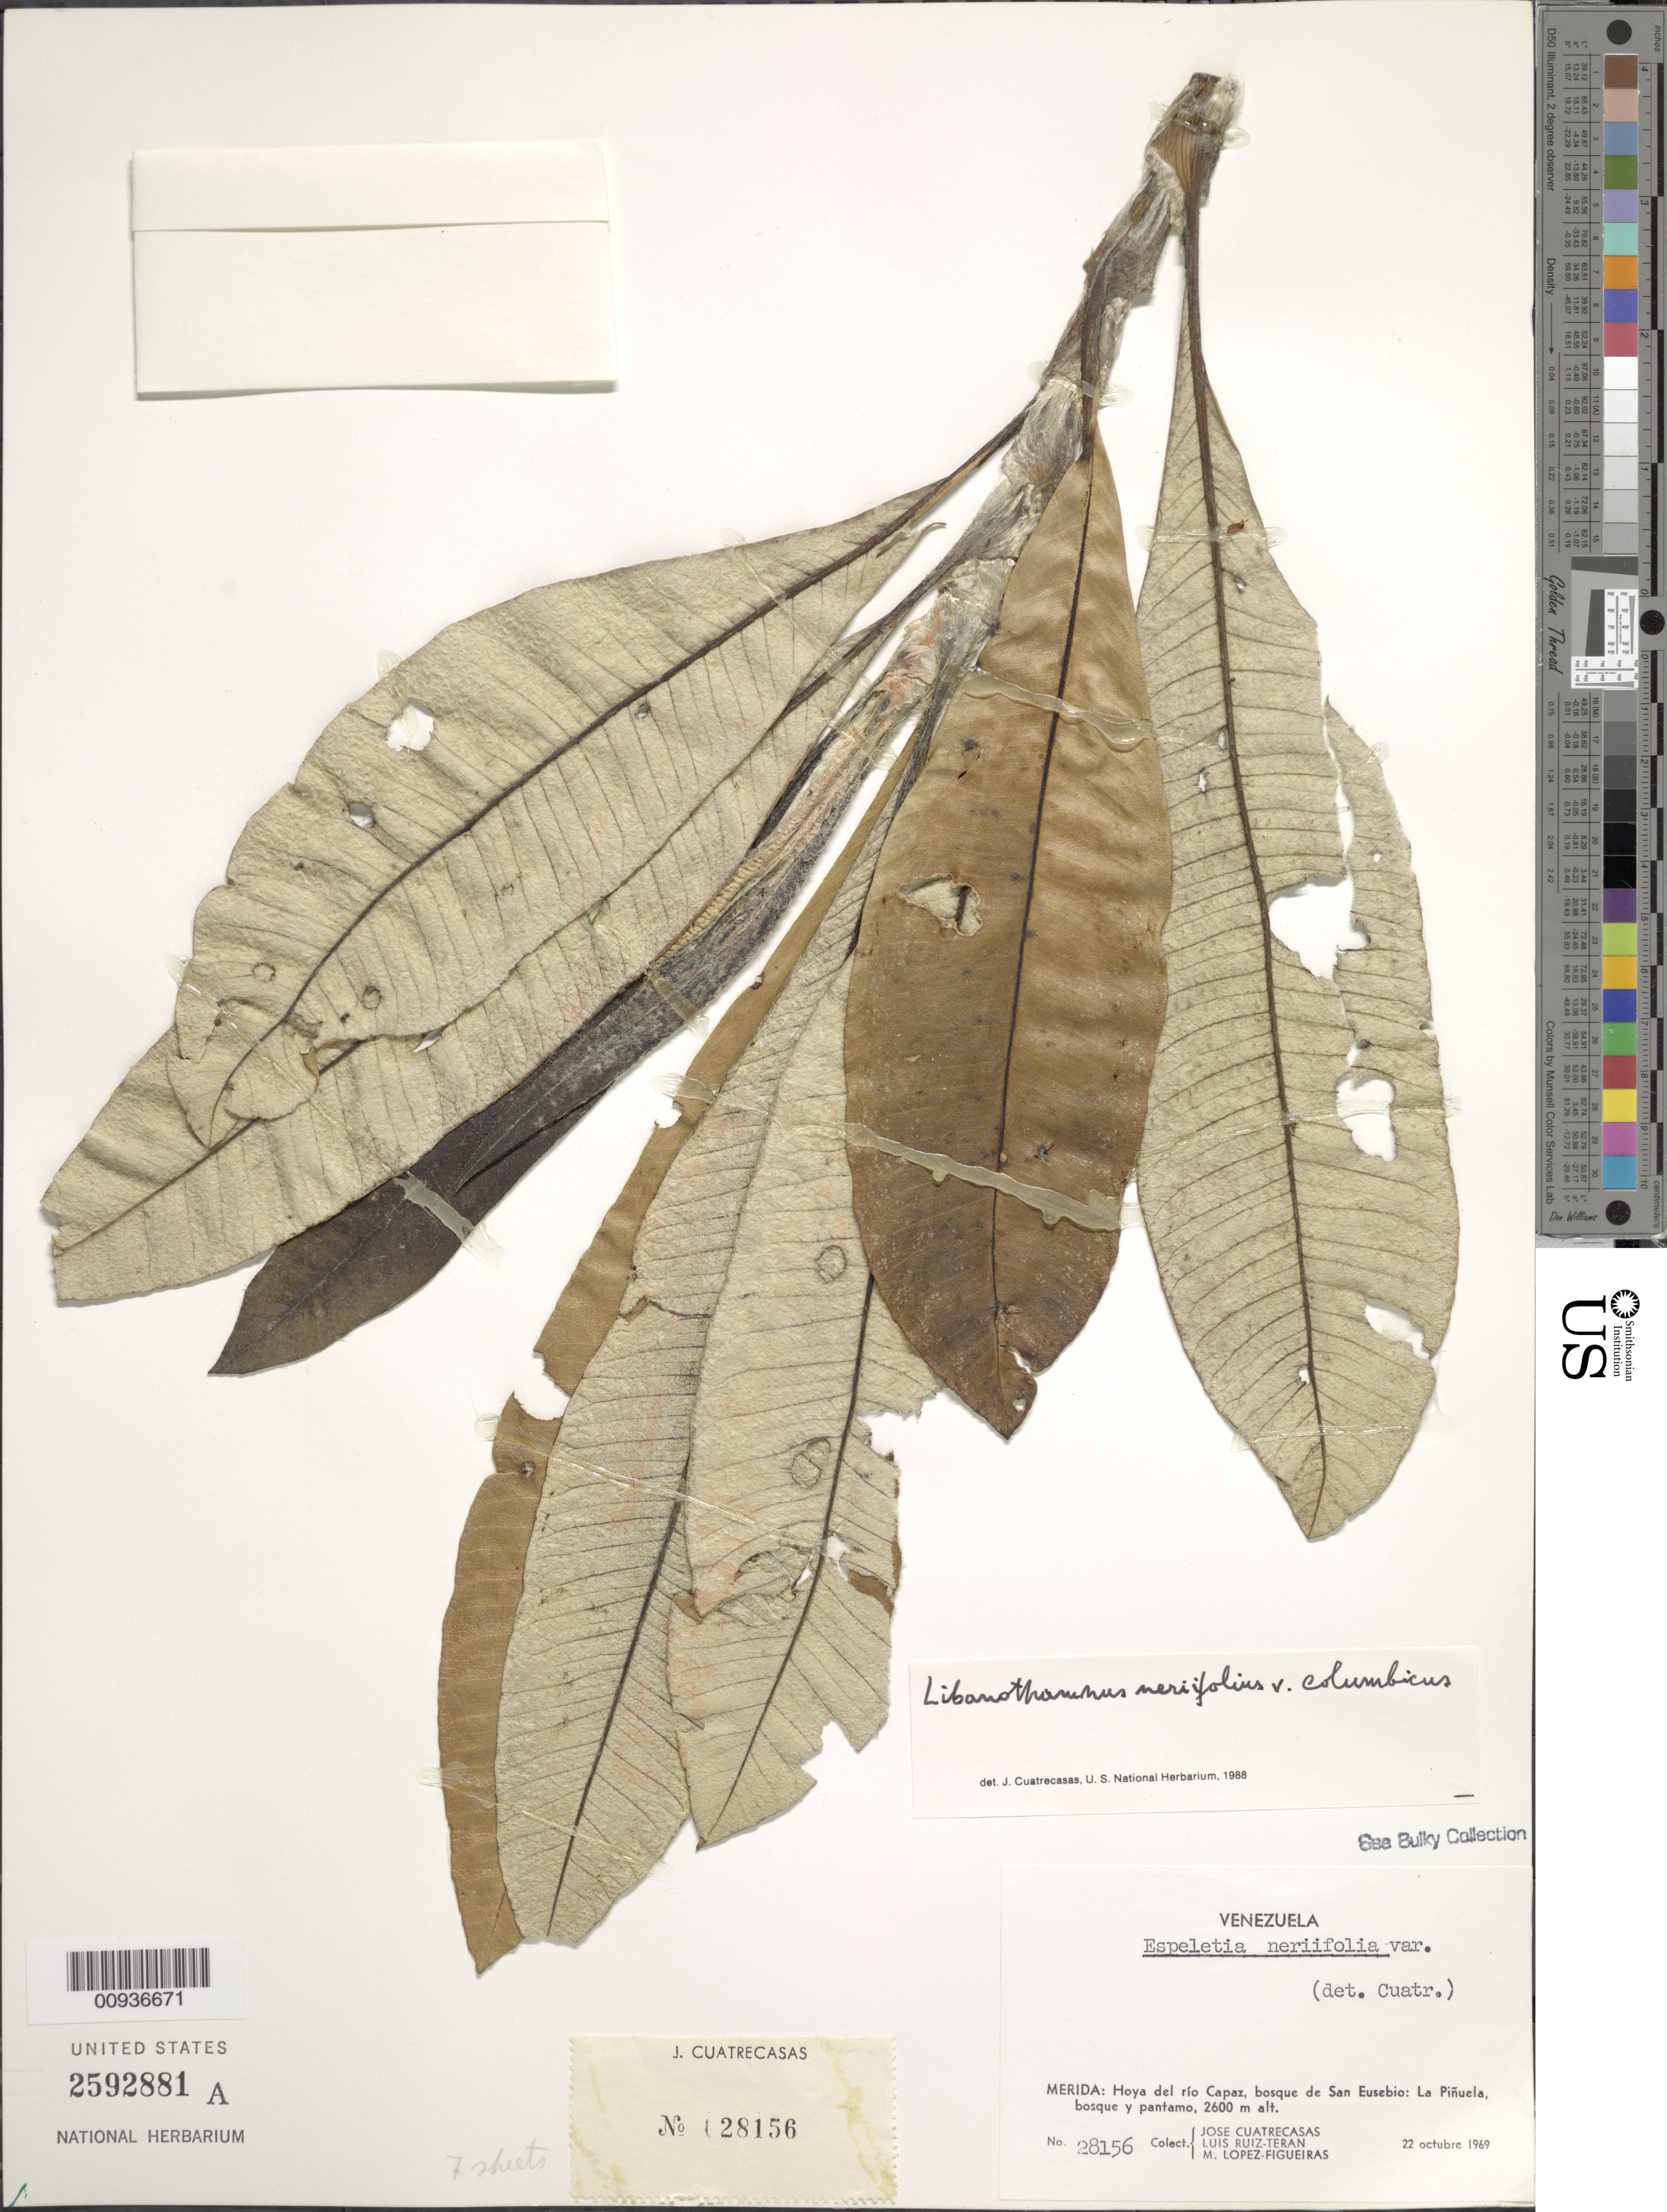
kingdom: Plantae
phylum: Tracheophyta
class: Magnoliopsida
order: Asterales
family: Asteraceae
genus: Libanothamnus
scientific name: Libanothamnus neriifolius var. columbicus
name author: (Cuatrec.) Cuatrec.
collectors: J. Cuatrecasas, L. Teran & M. López Figueiras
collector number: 28156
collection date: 1969-10-22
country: Venezuela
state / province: Mérida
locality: Hoya del rio Capaz, bosque de San Eusebio, La Pinuela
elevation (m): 2600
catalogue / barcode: US 2592881A